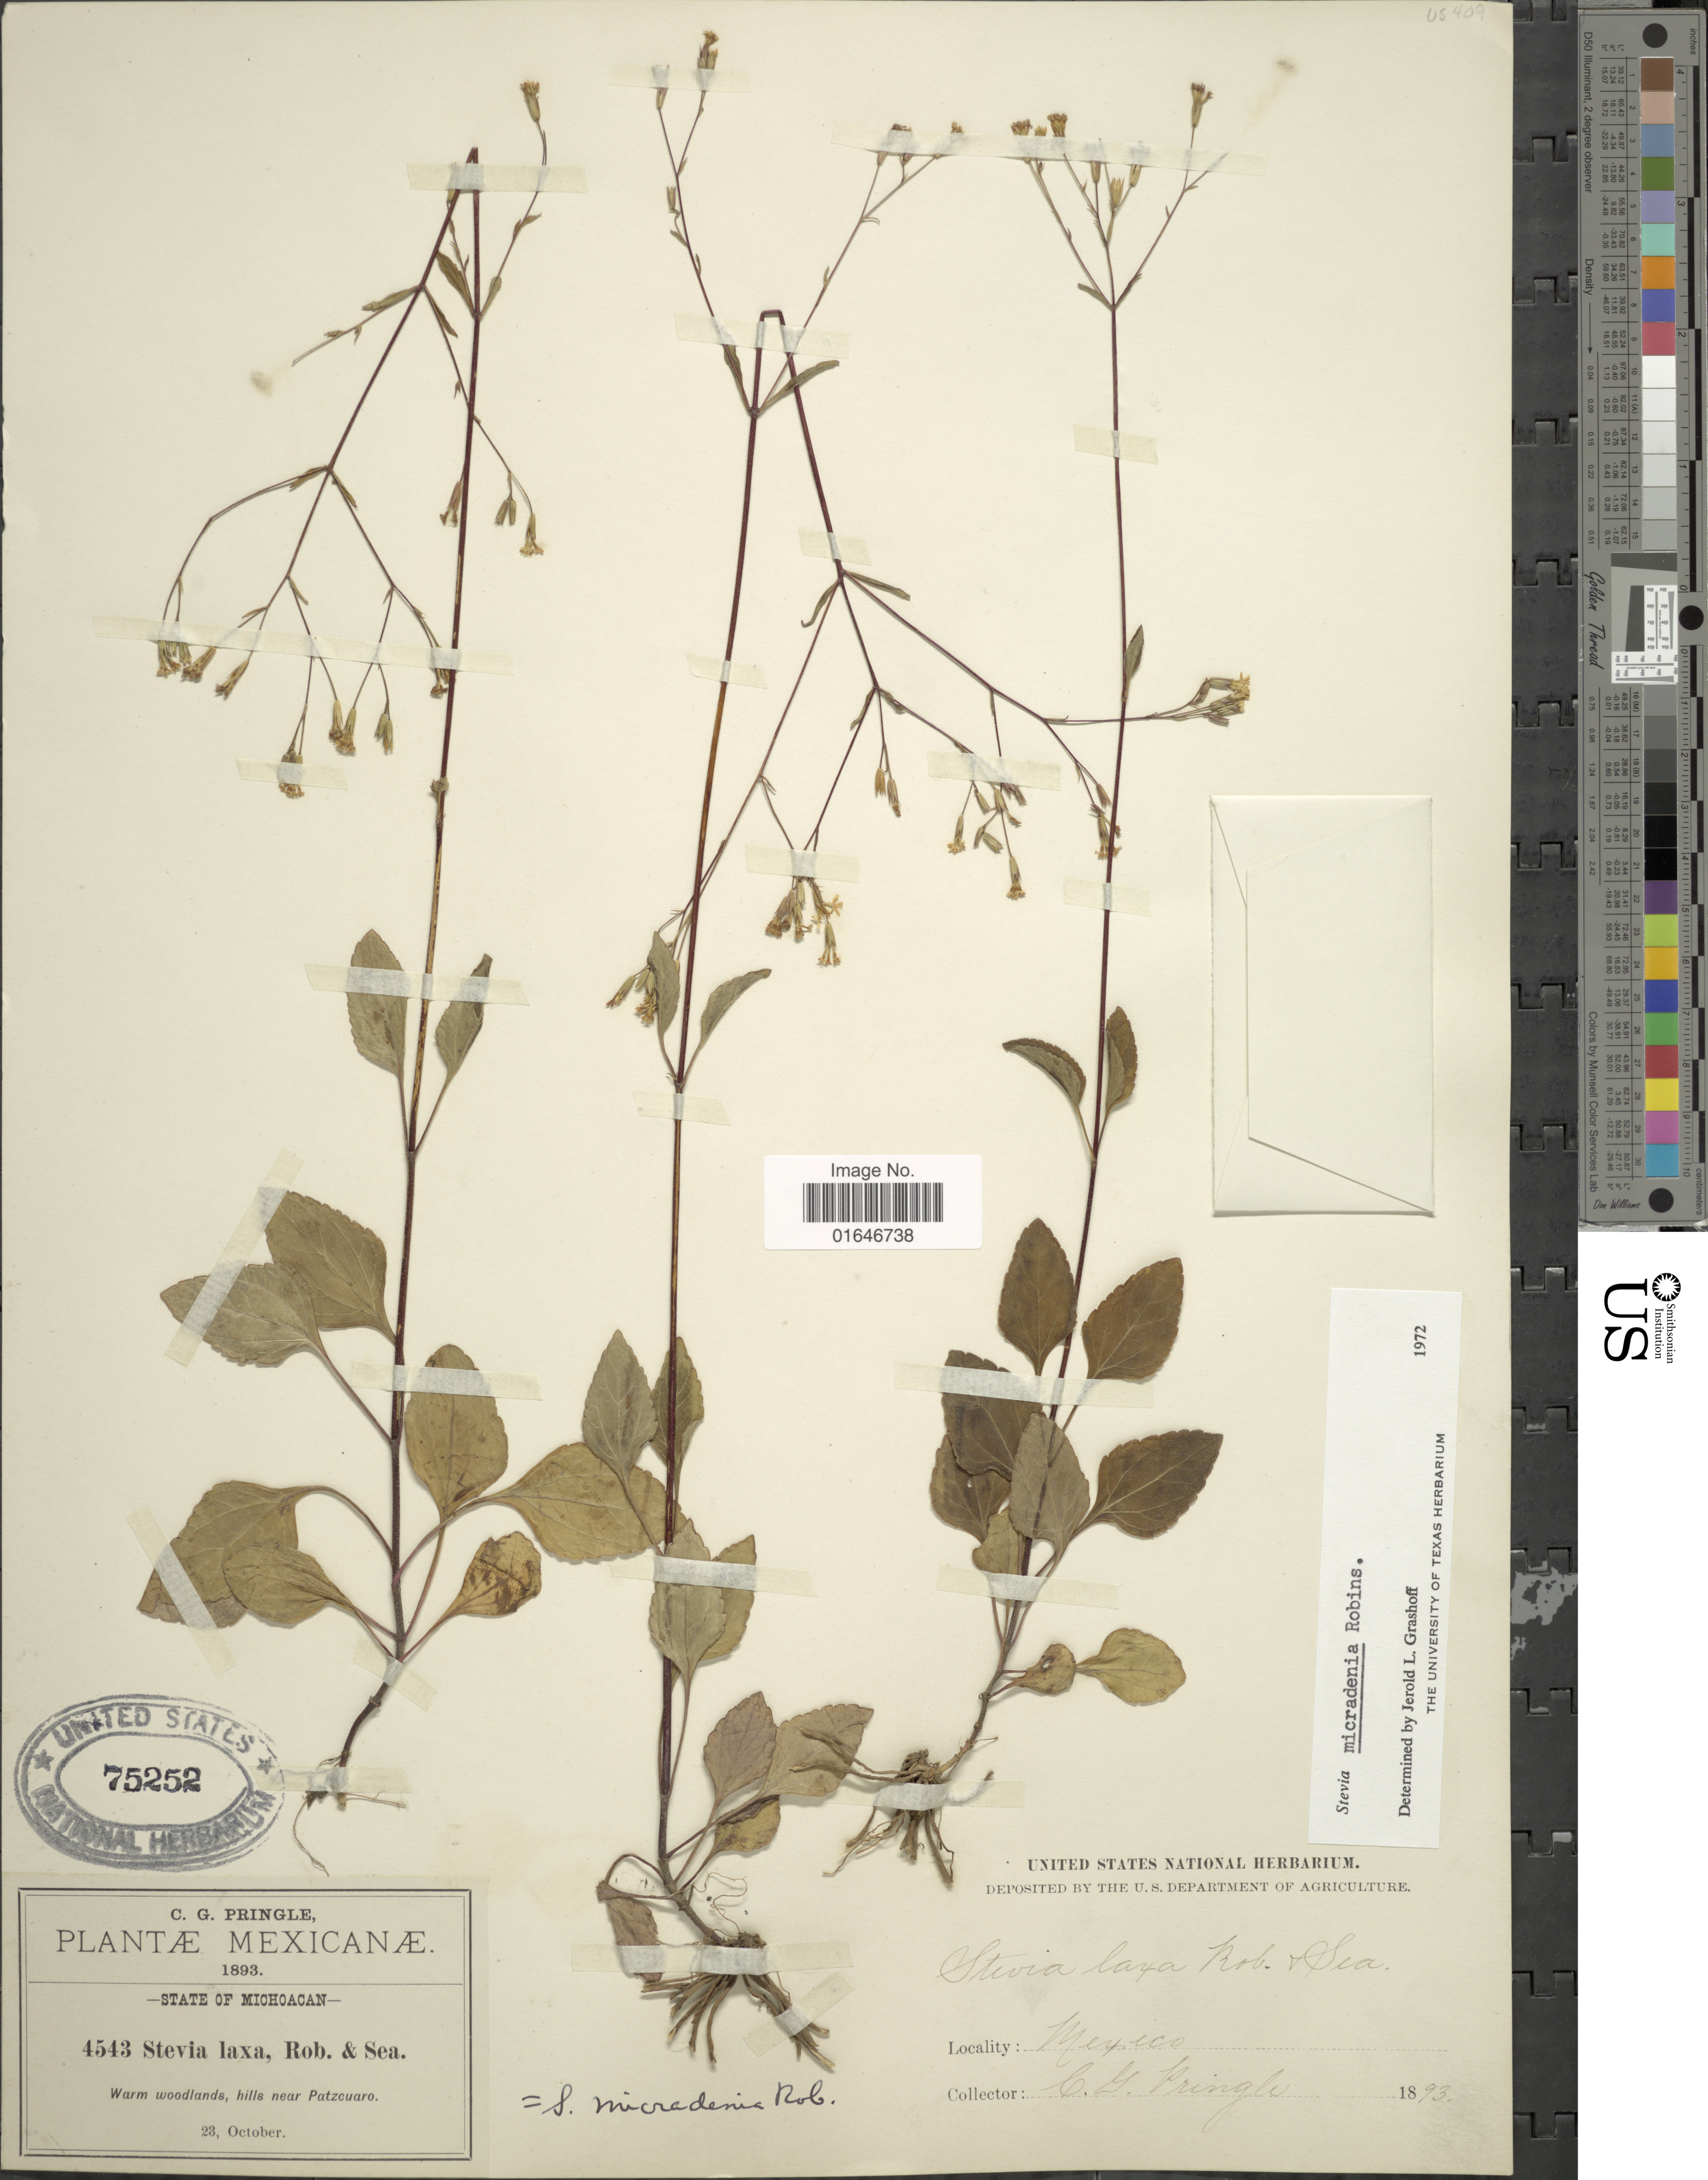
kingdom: Plantae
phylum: Tracheophyta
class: Magnoliopsida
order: Asterales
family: Asteraceae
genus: Stevia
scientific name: Stevia micradenia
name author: B.L. Rob.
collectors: C. G. Pringle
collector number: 4543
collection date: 1893-10-23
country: Mexico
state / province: Michoacán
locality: Warm woodlands, hills near Patzcuaro.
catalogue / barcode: US 75252